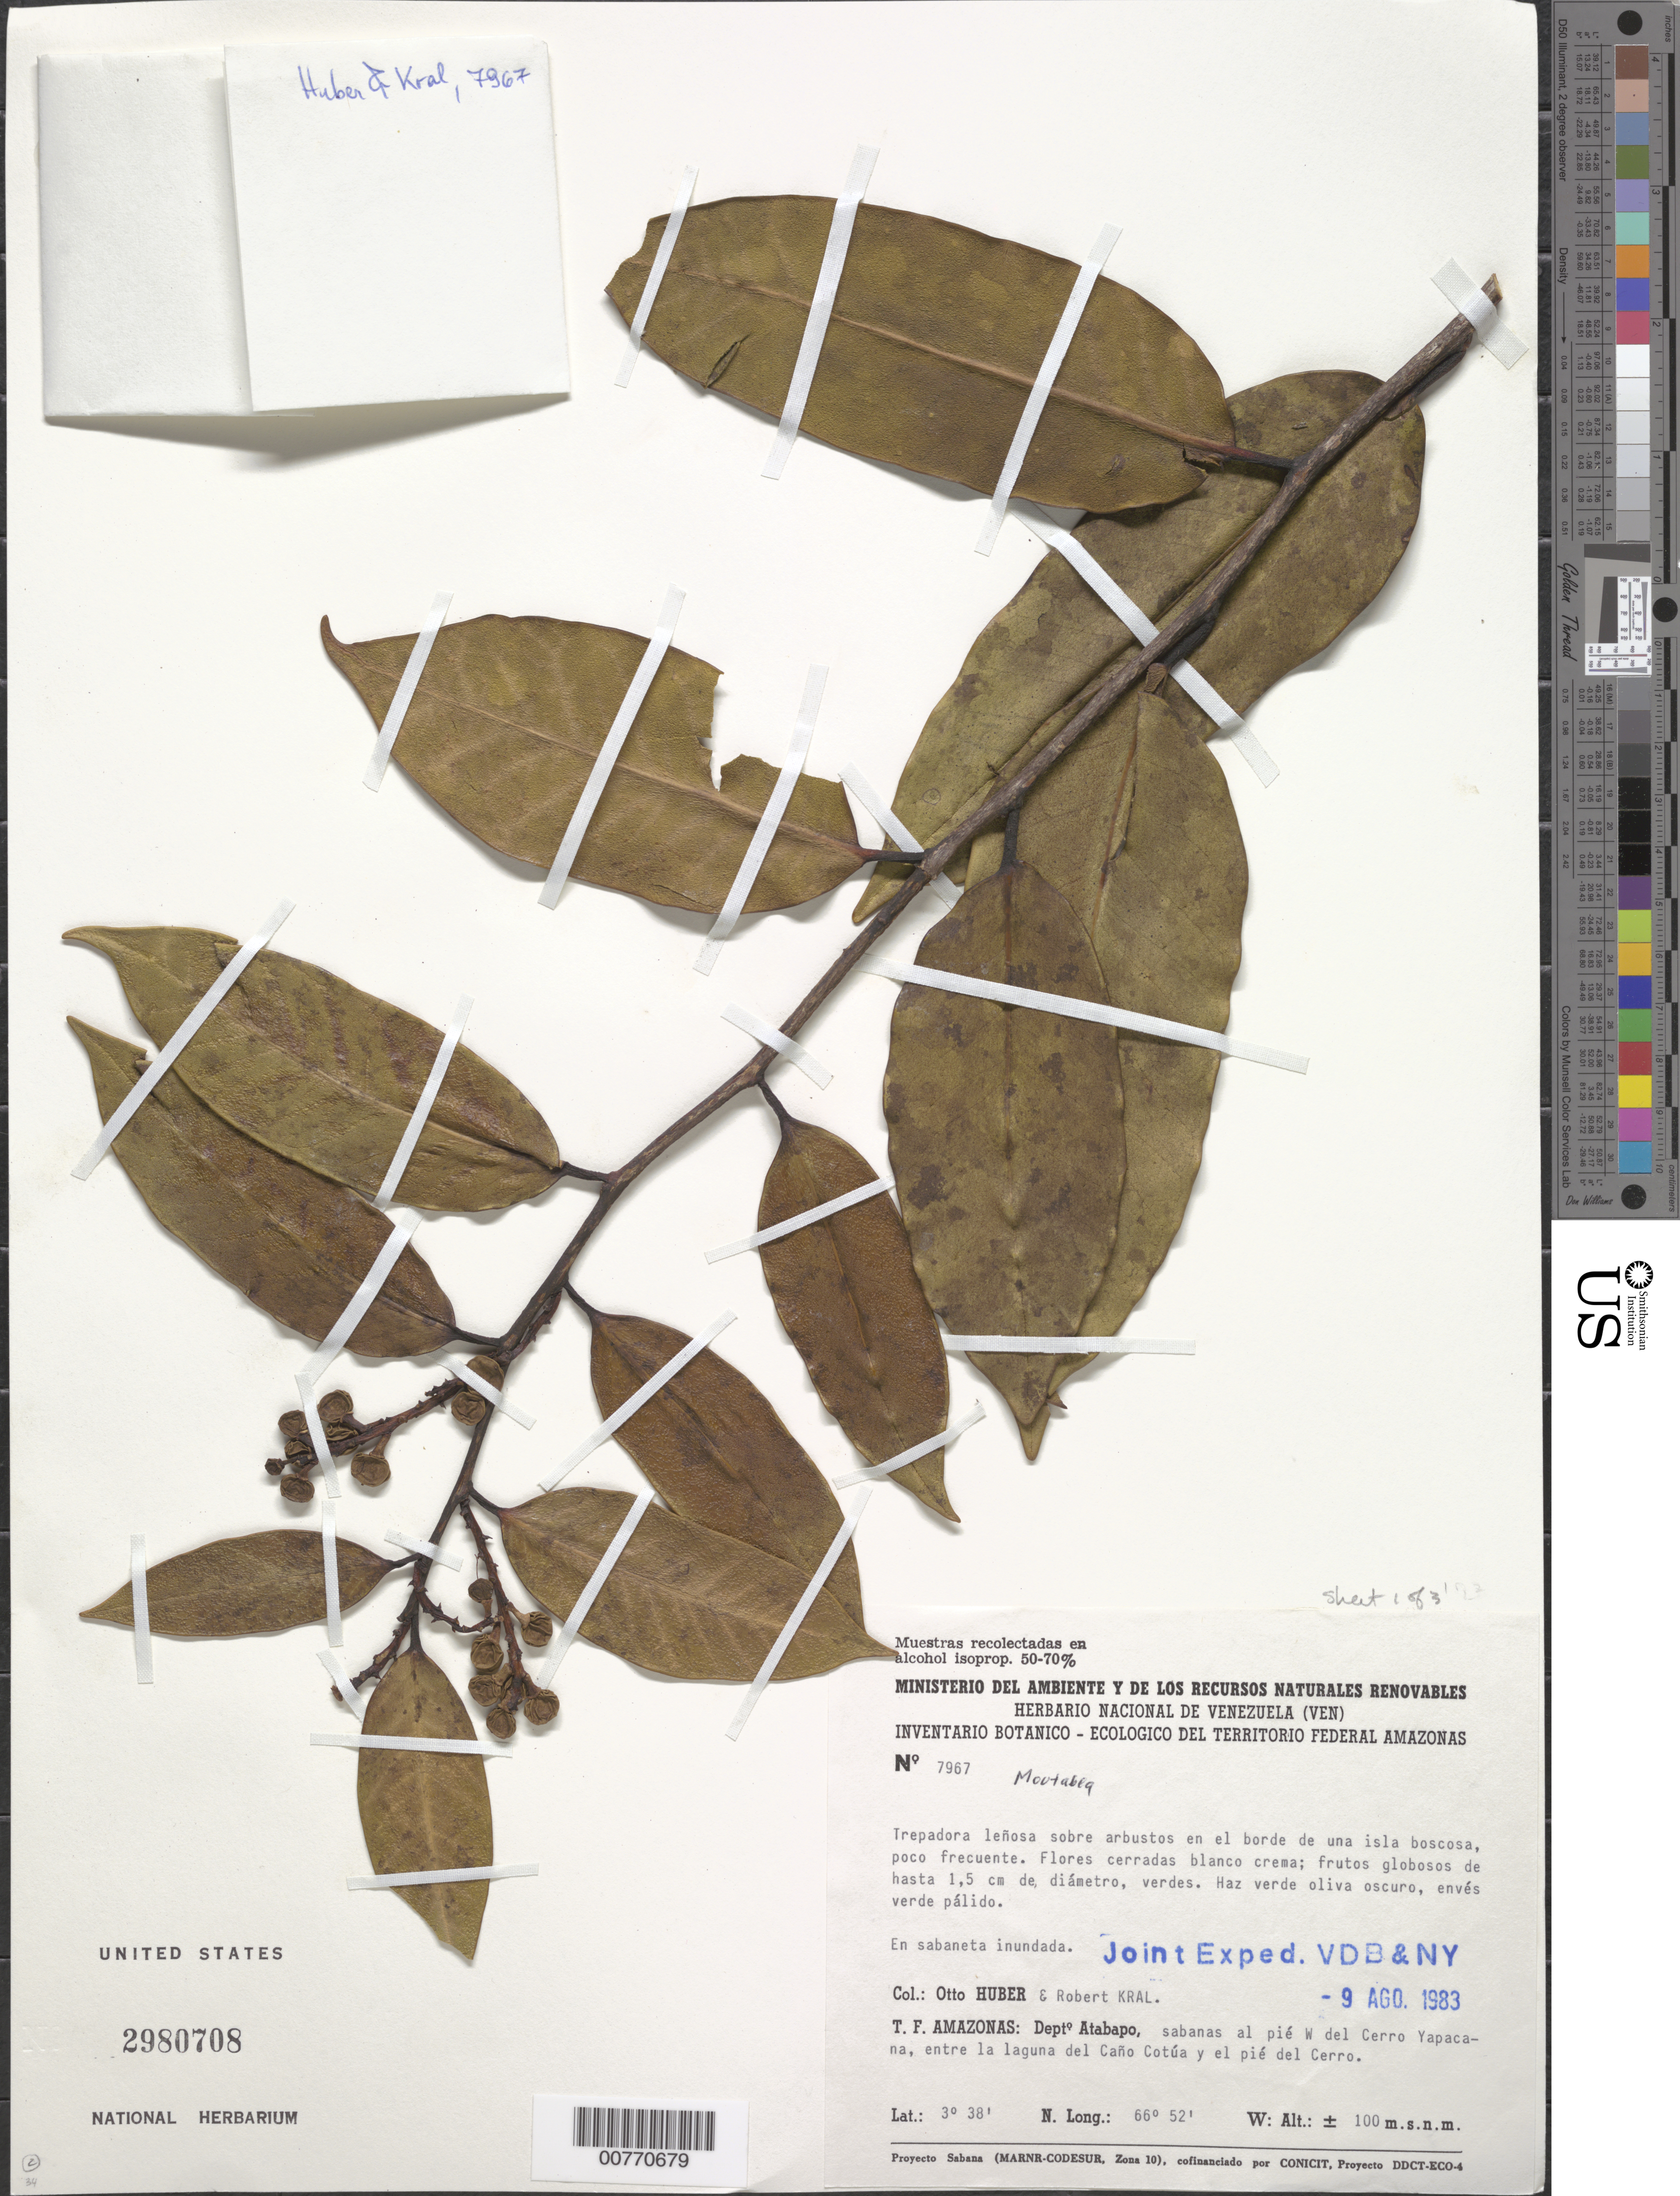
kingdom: Plantae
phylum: Tracheophyta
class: Magnoliopsida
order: Fabales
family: Polygalaceae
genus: Moutabea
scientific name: Moutabea sp.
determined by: Wurdack, John J., (US), US (UNITED STATES)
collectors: O. Huber & R. Kral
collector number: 7967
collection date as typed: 9-Aug-83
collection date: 1983-08-09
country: Venezuela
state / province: Amazonas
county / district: Atabapo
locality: Cerro Yapacána, entre la laguna del Caño Cotúa y el pié del Cerro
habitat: Inundated savanna, edge of wooded island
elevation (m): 100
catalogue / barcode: US 2980708